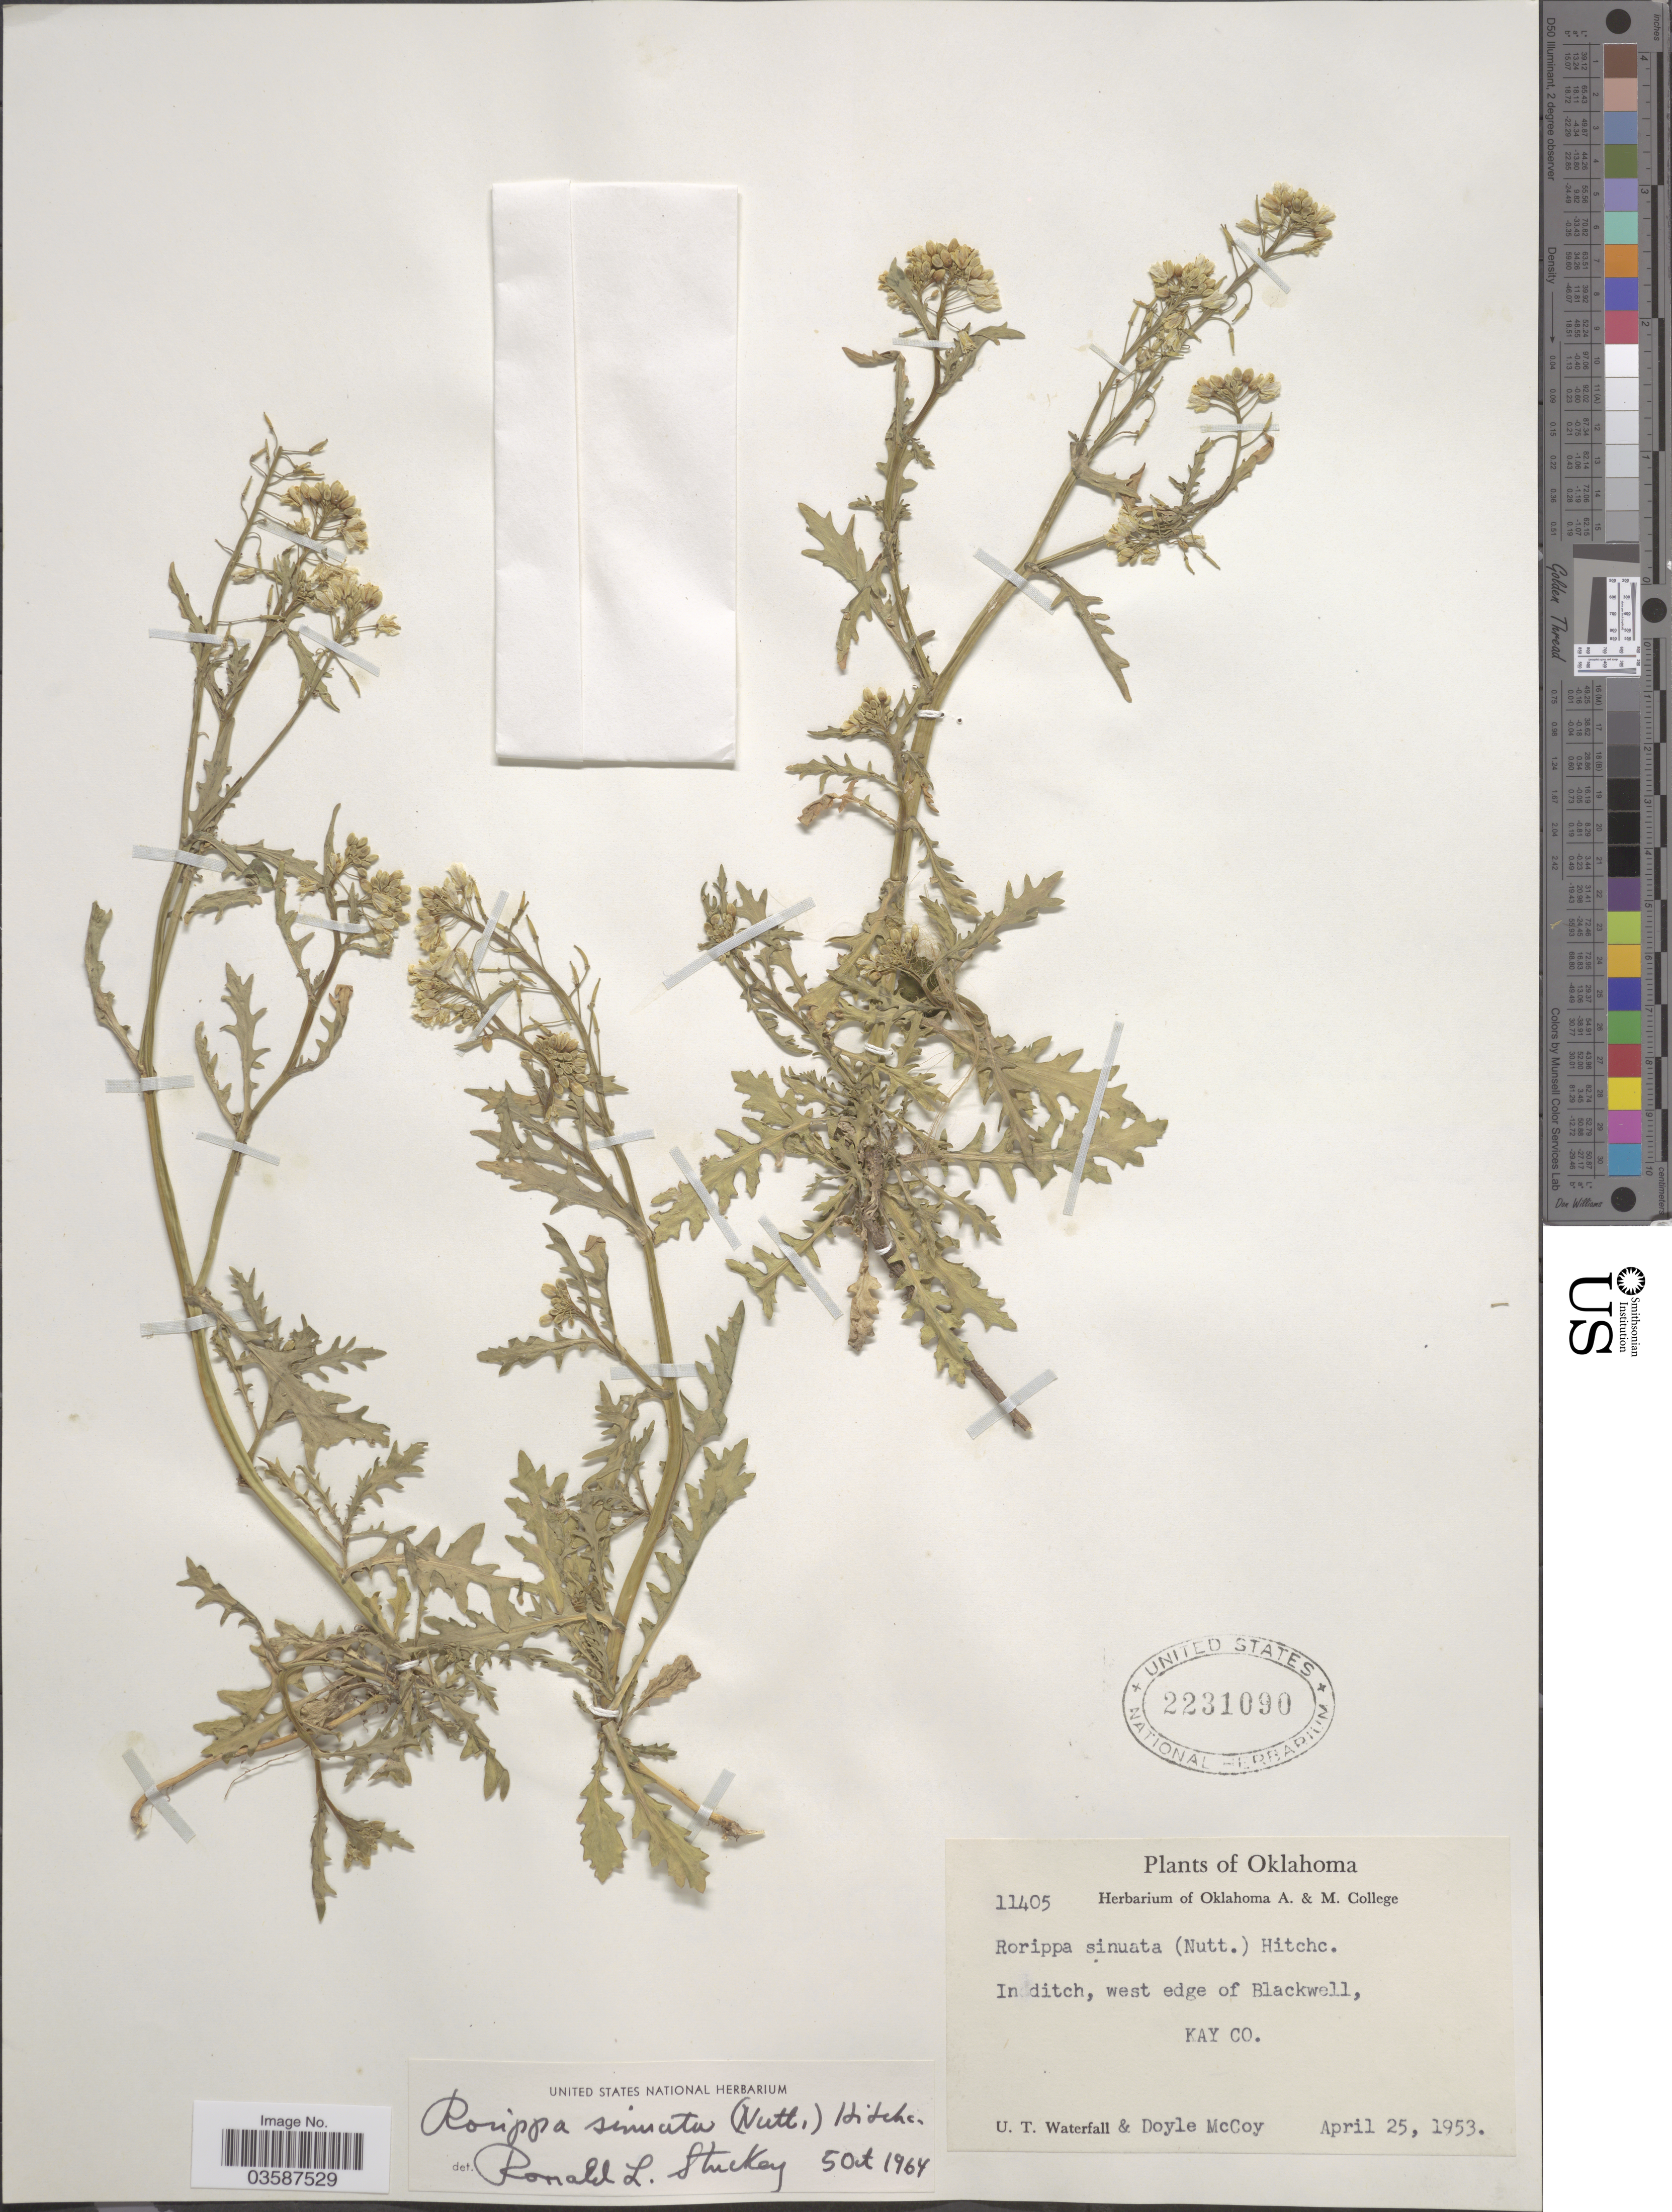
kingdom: Plantae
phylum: Tracheophyta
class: Magnoliopsida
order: Brassicales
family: Brassicaceae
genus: Rorippa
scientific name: Rorippa sinuata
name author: (Nutt.) Hitchc.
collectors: U. T. Waterfall & D. McCoy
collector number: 11405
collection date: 1953-04-25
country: United States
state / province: Oklahoma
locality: In ditch, west edhe of Blackwell, Kay Co.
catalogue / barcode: US 2231090